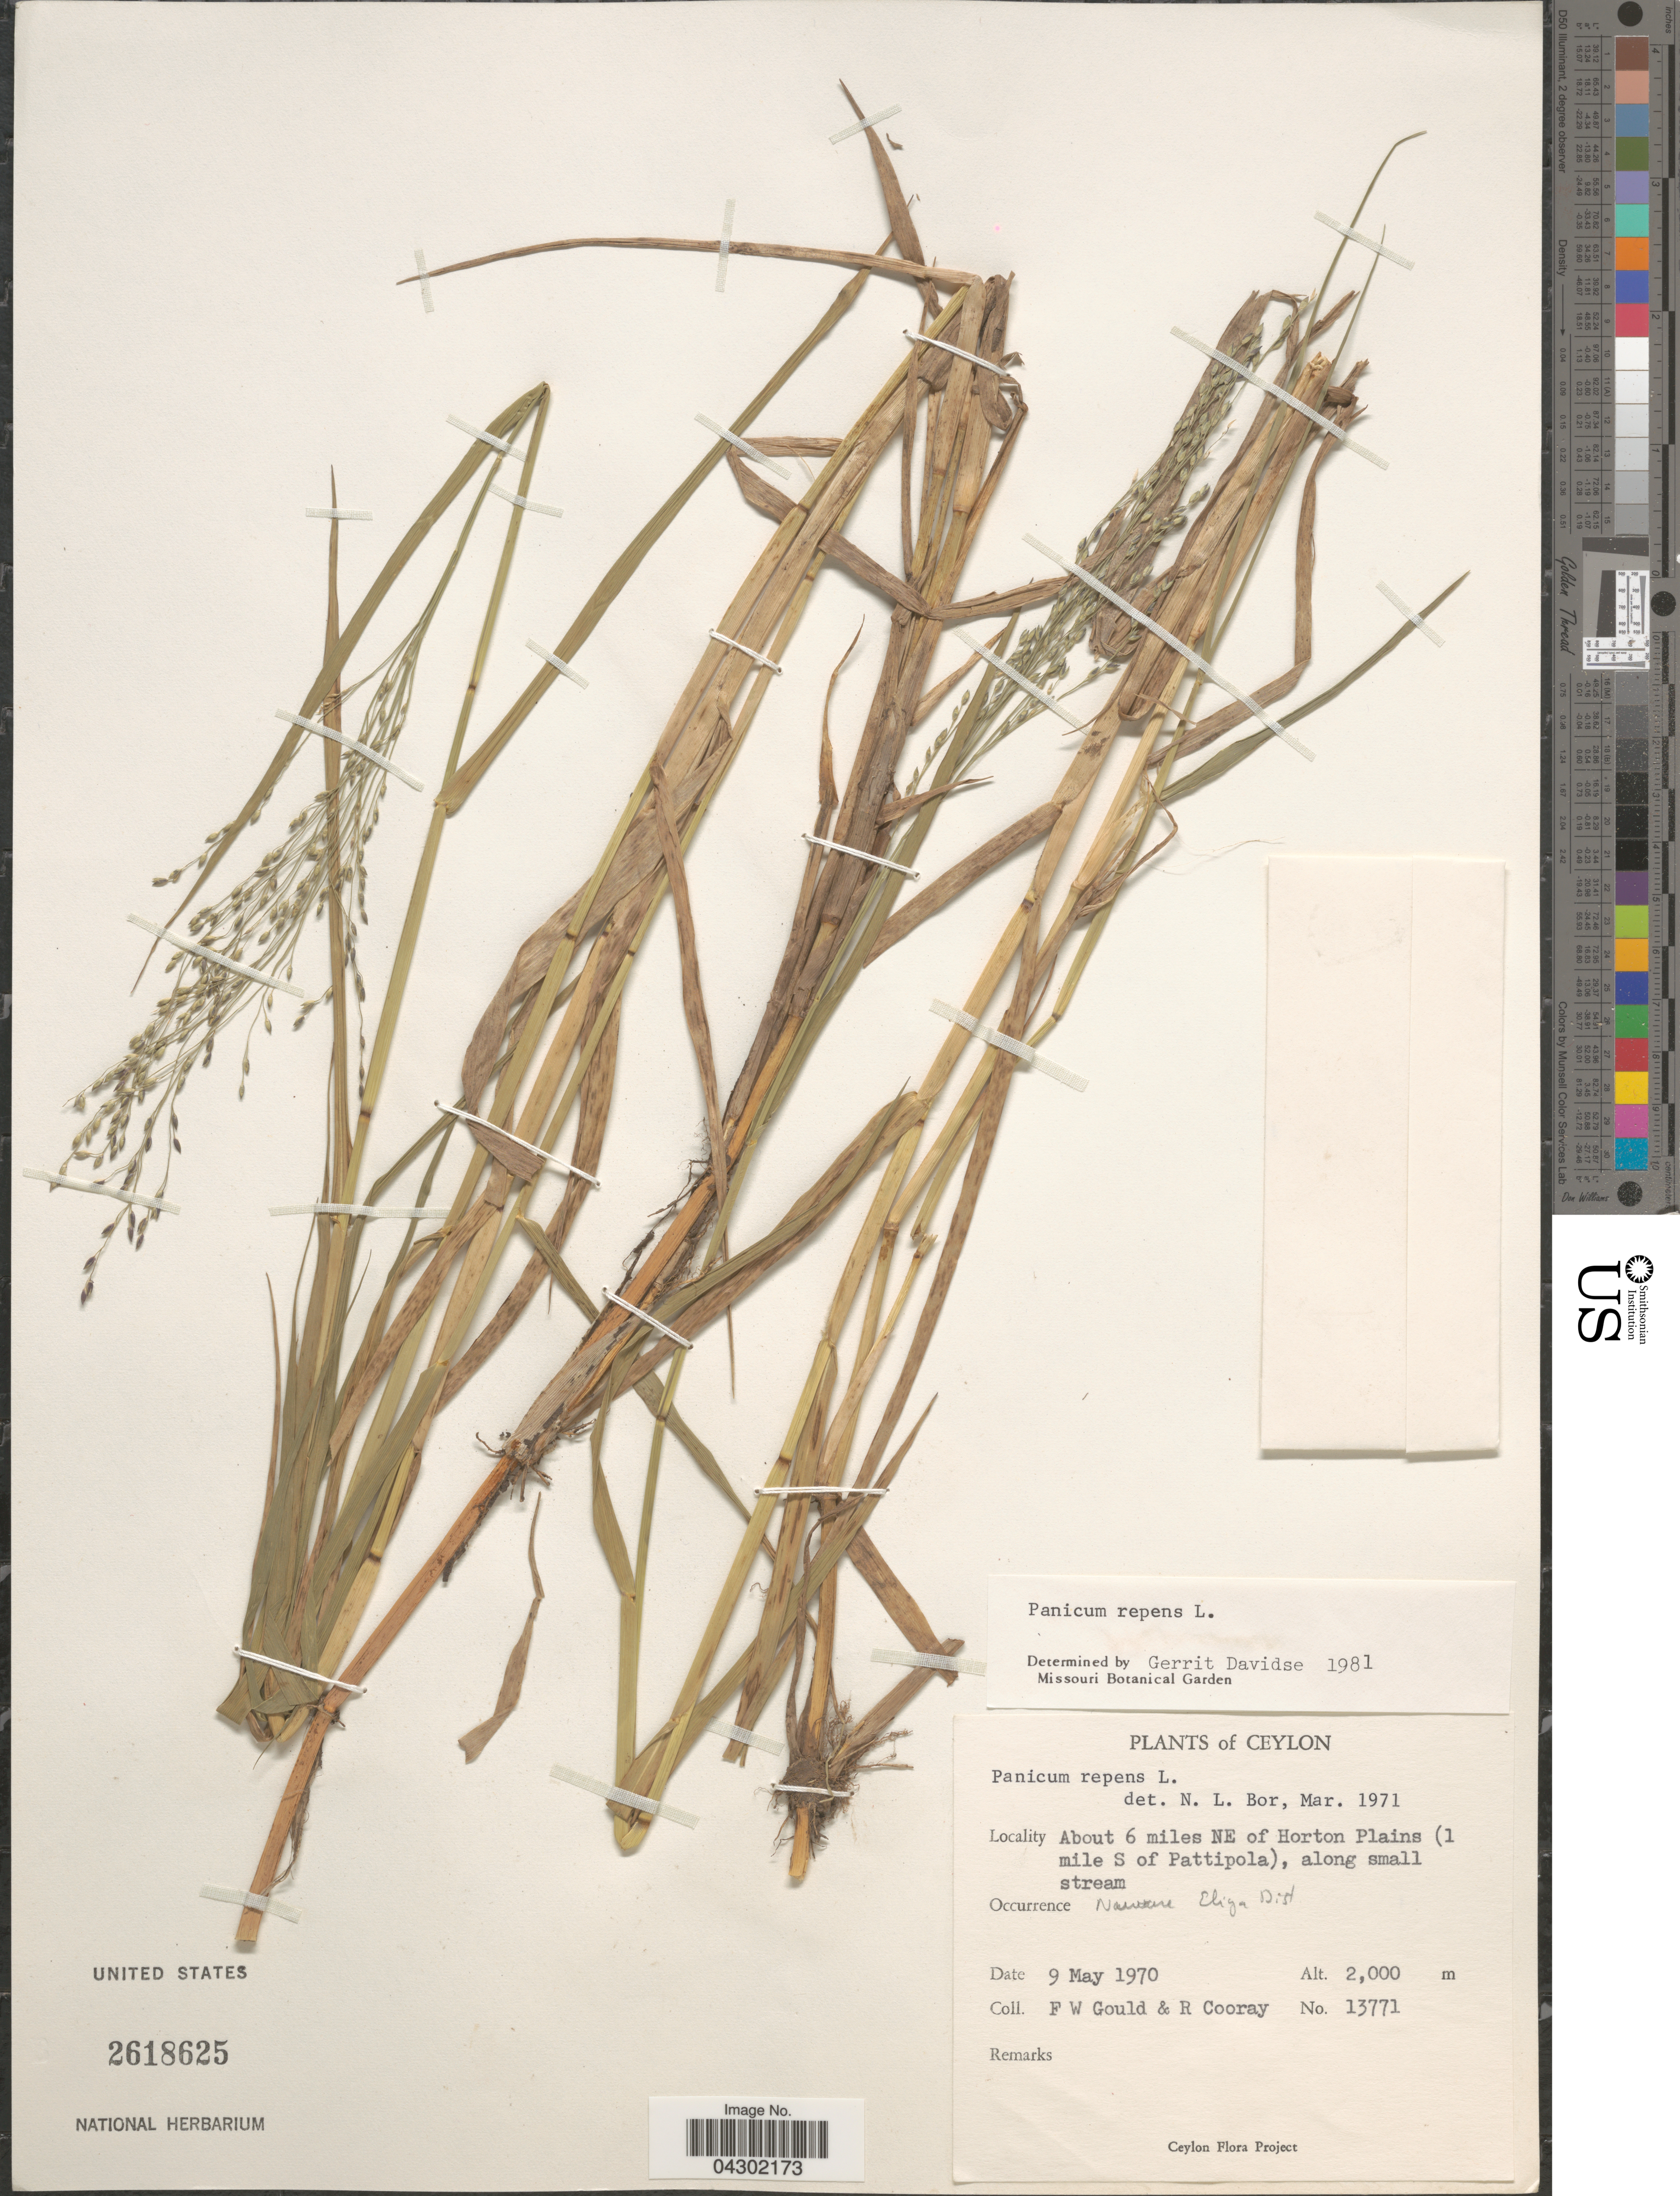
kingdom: Plantae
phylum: Tracheophyta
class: Liliopsida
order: Poales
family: Poaceae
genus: Panicum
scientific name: Panicum repens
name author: L.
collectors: F. W. Gould & R. Cooray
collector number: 13771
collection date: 1970-05-09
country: Sri Lanka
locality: Ceylon. About 6 miles NE of Horton Plains (1 mile S of Pattipola), along small stream. Nuwara Eliya Dist.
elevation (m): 2000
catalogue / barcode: US 2618625